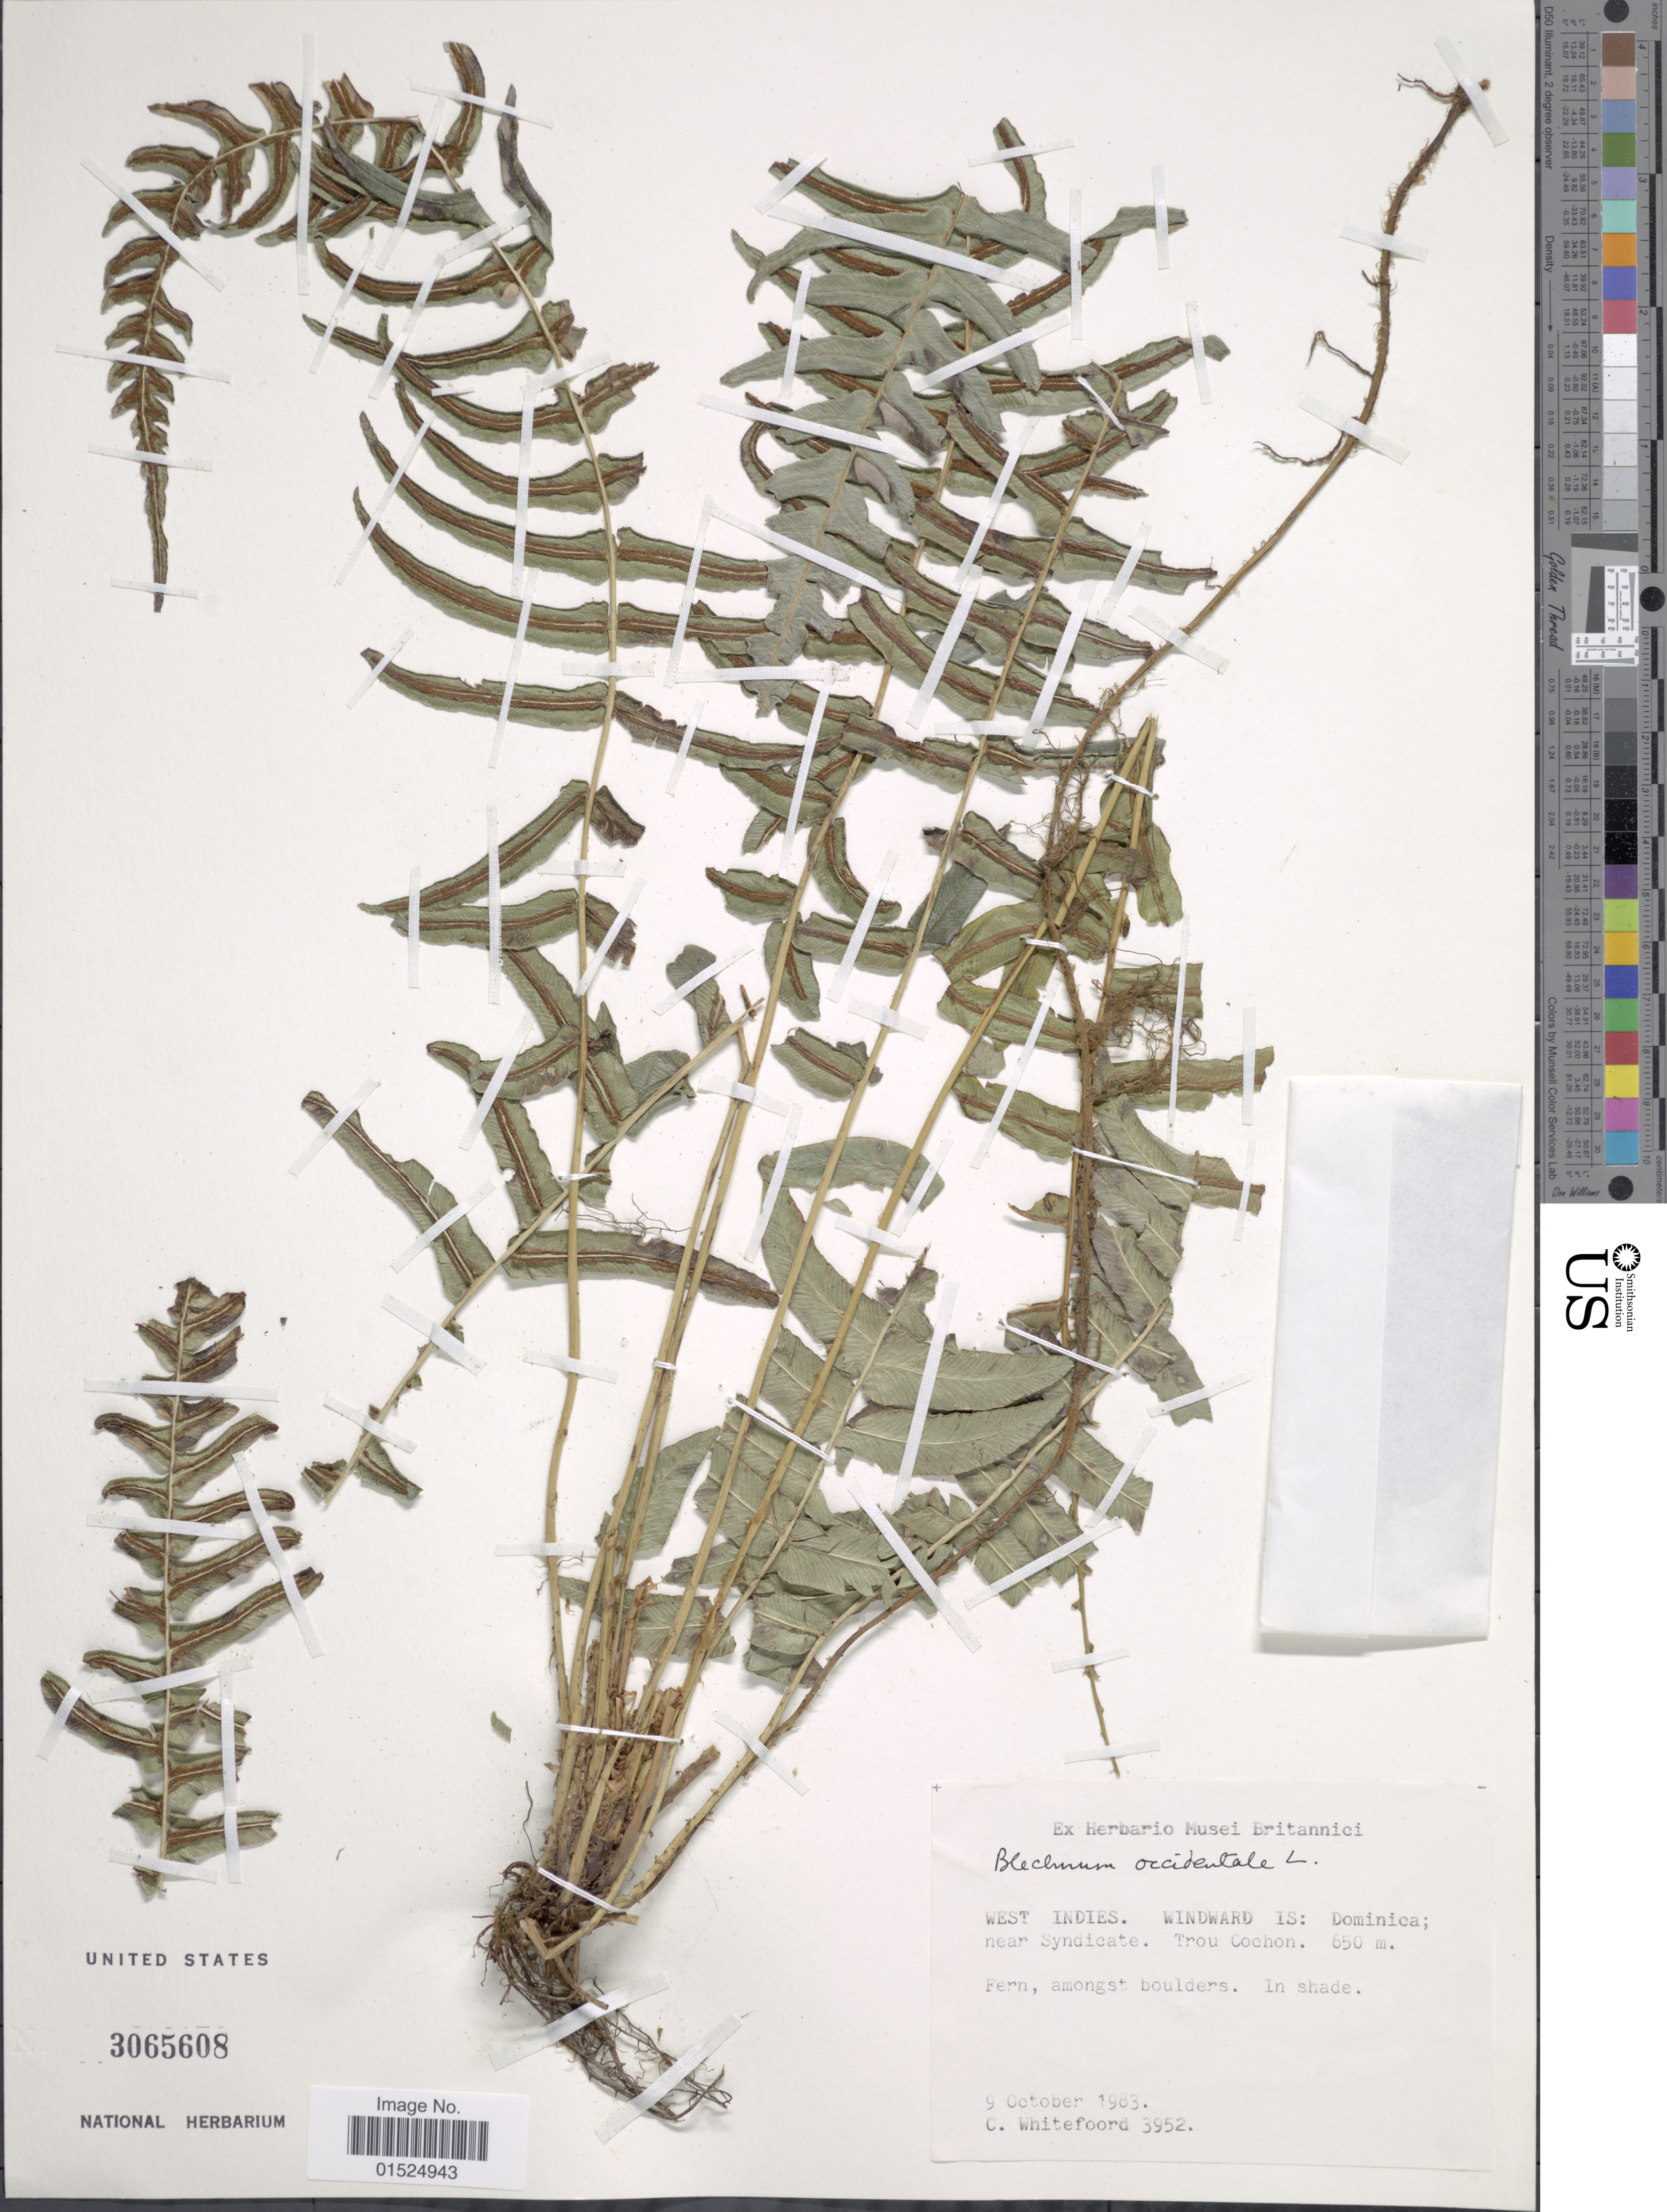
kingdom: Plantae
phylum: Tracheophyta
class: Polypodiopsida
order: Polypodiales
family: Blechnaceae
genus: Blechnum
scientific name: Blechnum occidentale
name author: L.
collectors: C. Whitefoord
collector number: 3952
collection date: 1983-10-09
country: Dominica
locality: Winward Is: near Syndicate. Trou Cochon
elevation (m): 650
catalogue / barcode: US 3065608